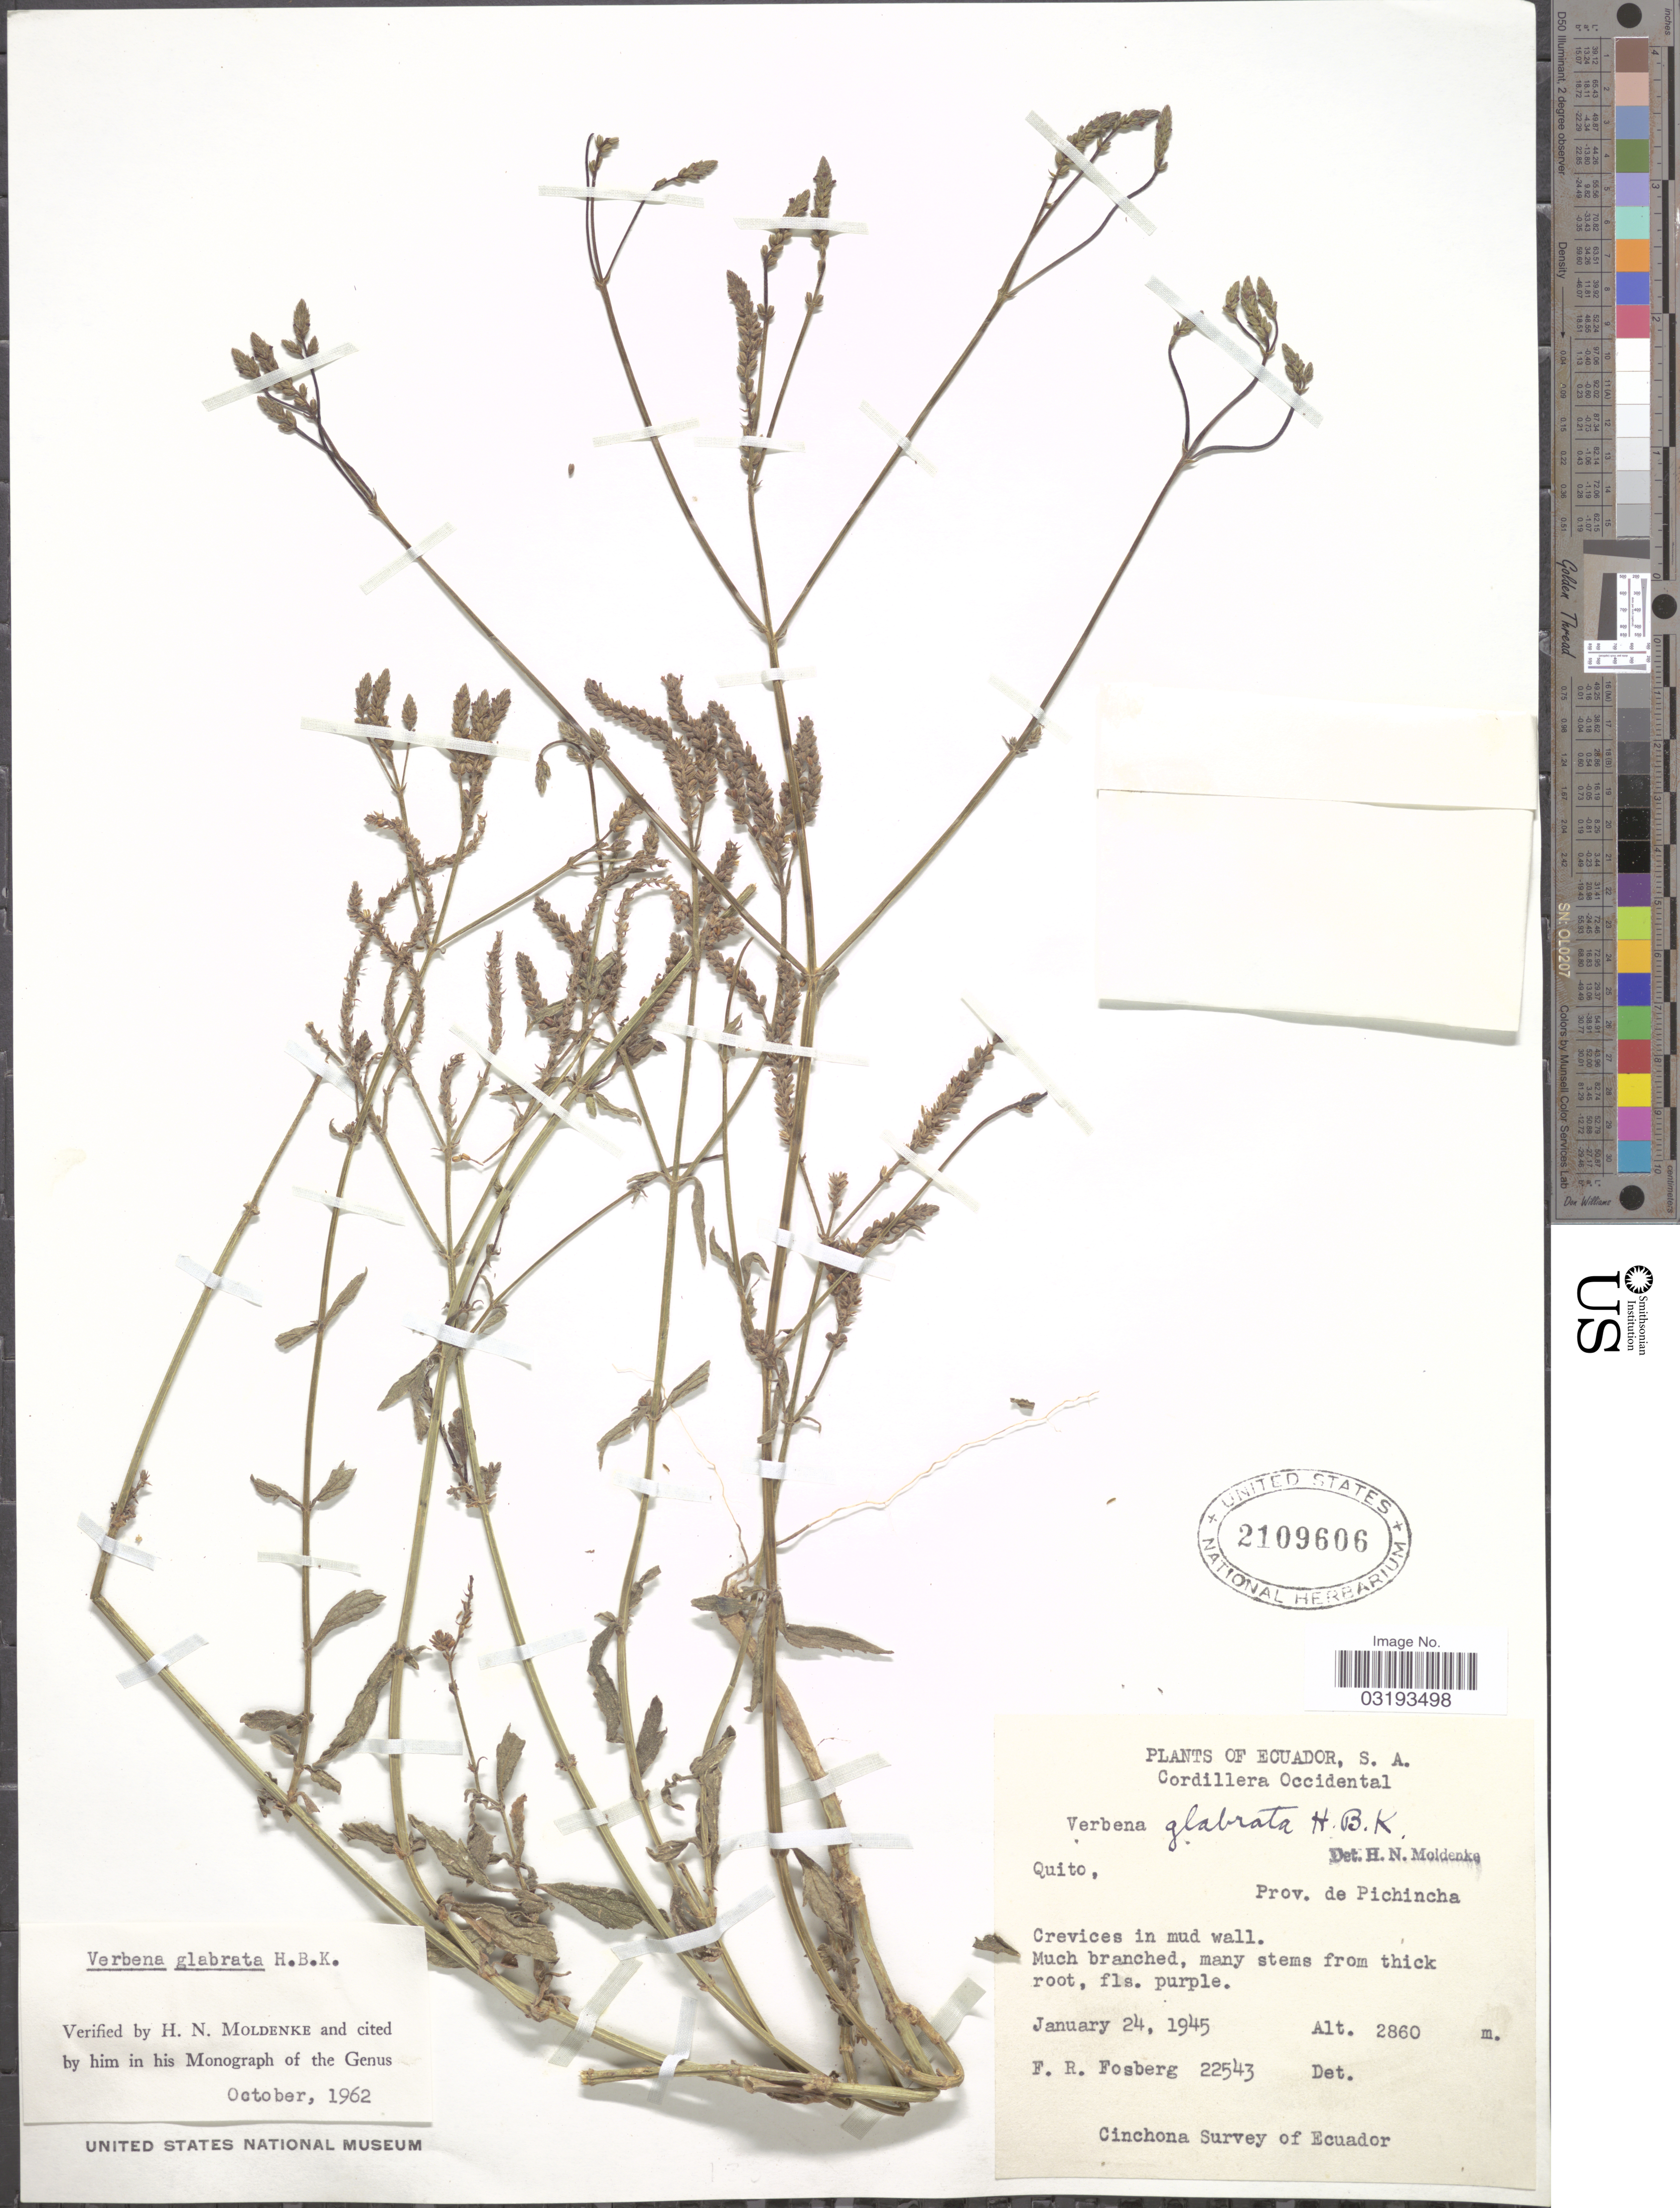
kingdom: Plantae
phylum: Tracheophyta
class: Magnoliopsida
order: Lamiales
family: Verbenaceae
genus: Verbena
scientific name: Verbena glabrata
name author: Kunth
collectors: F. R. Fosberg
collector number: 22543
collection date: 1945-01-24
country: Ecuador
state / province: Pichincha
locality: Cordillera Occidental. Quito.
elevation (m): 2860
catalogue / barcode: US 2109606